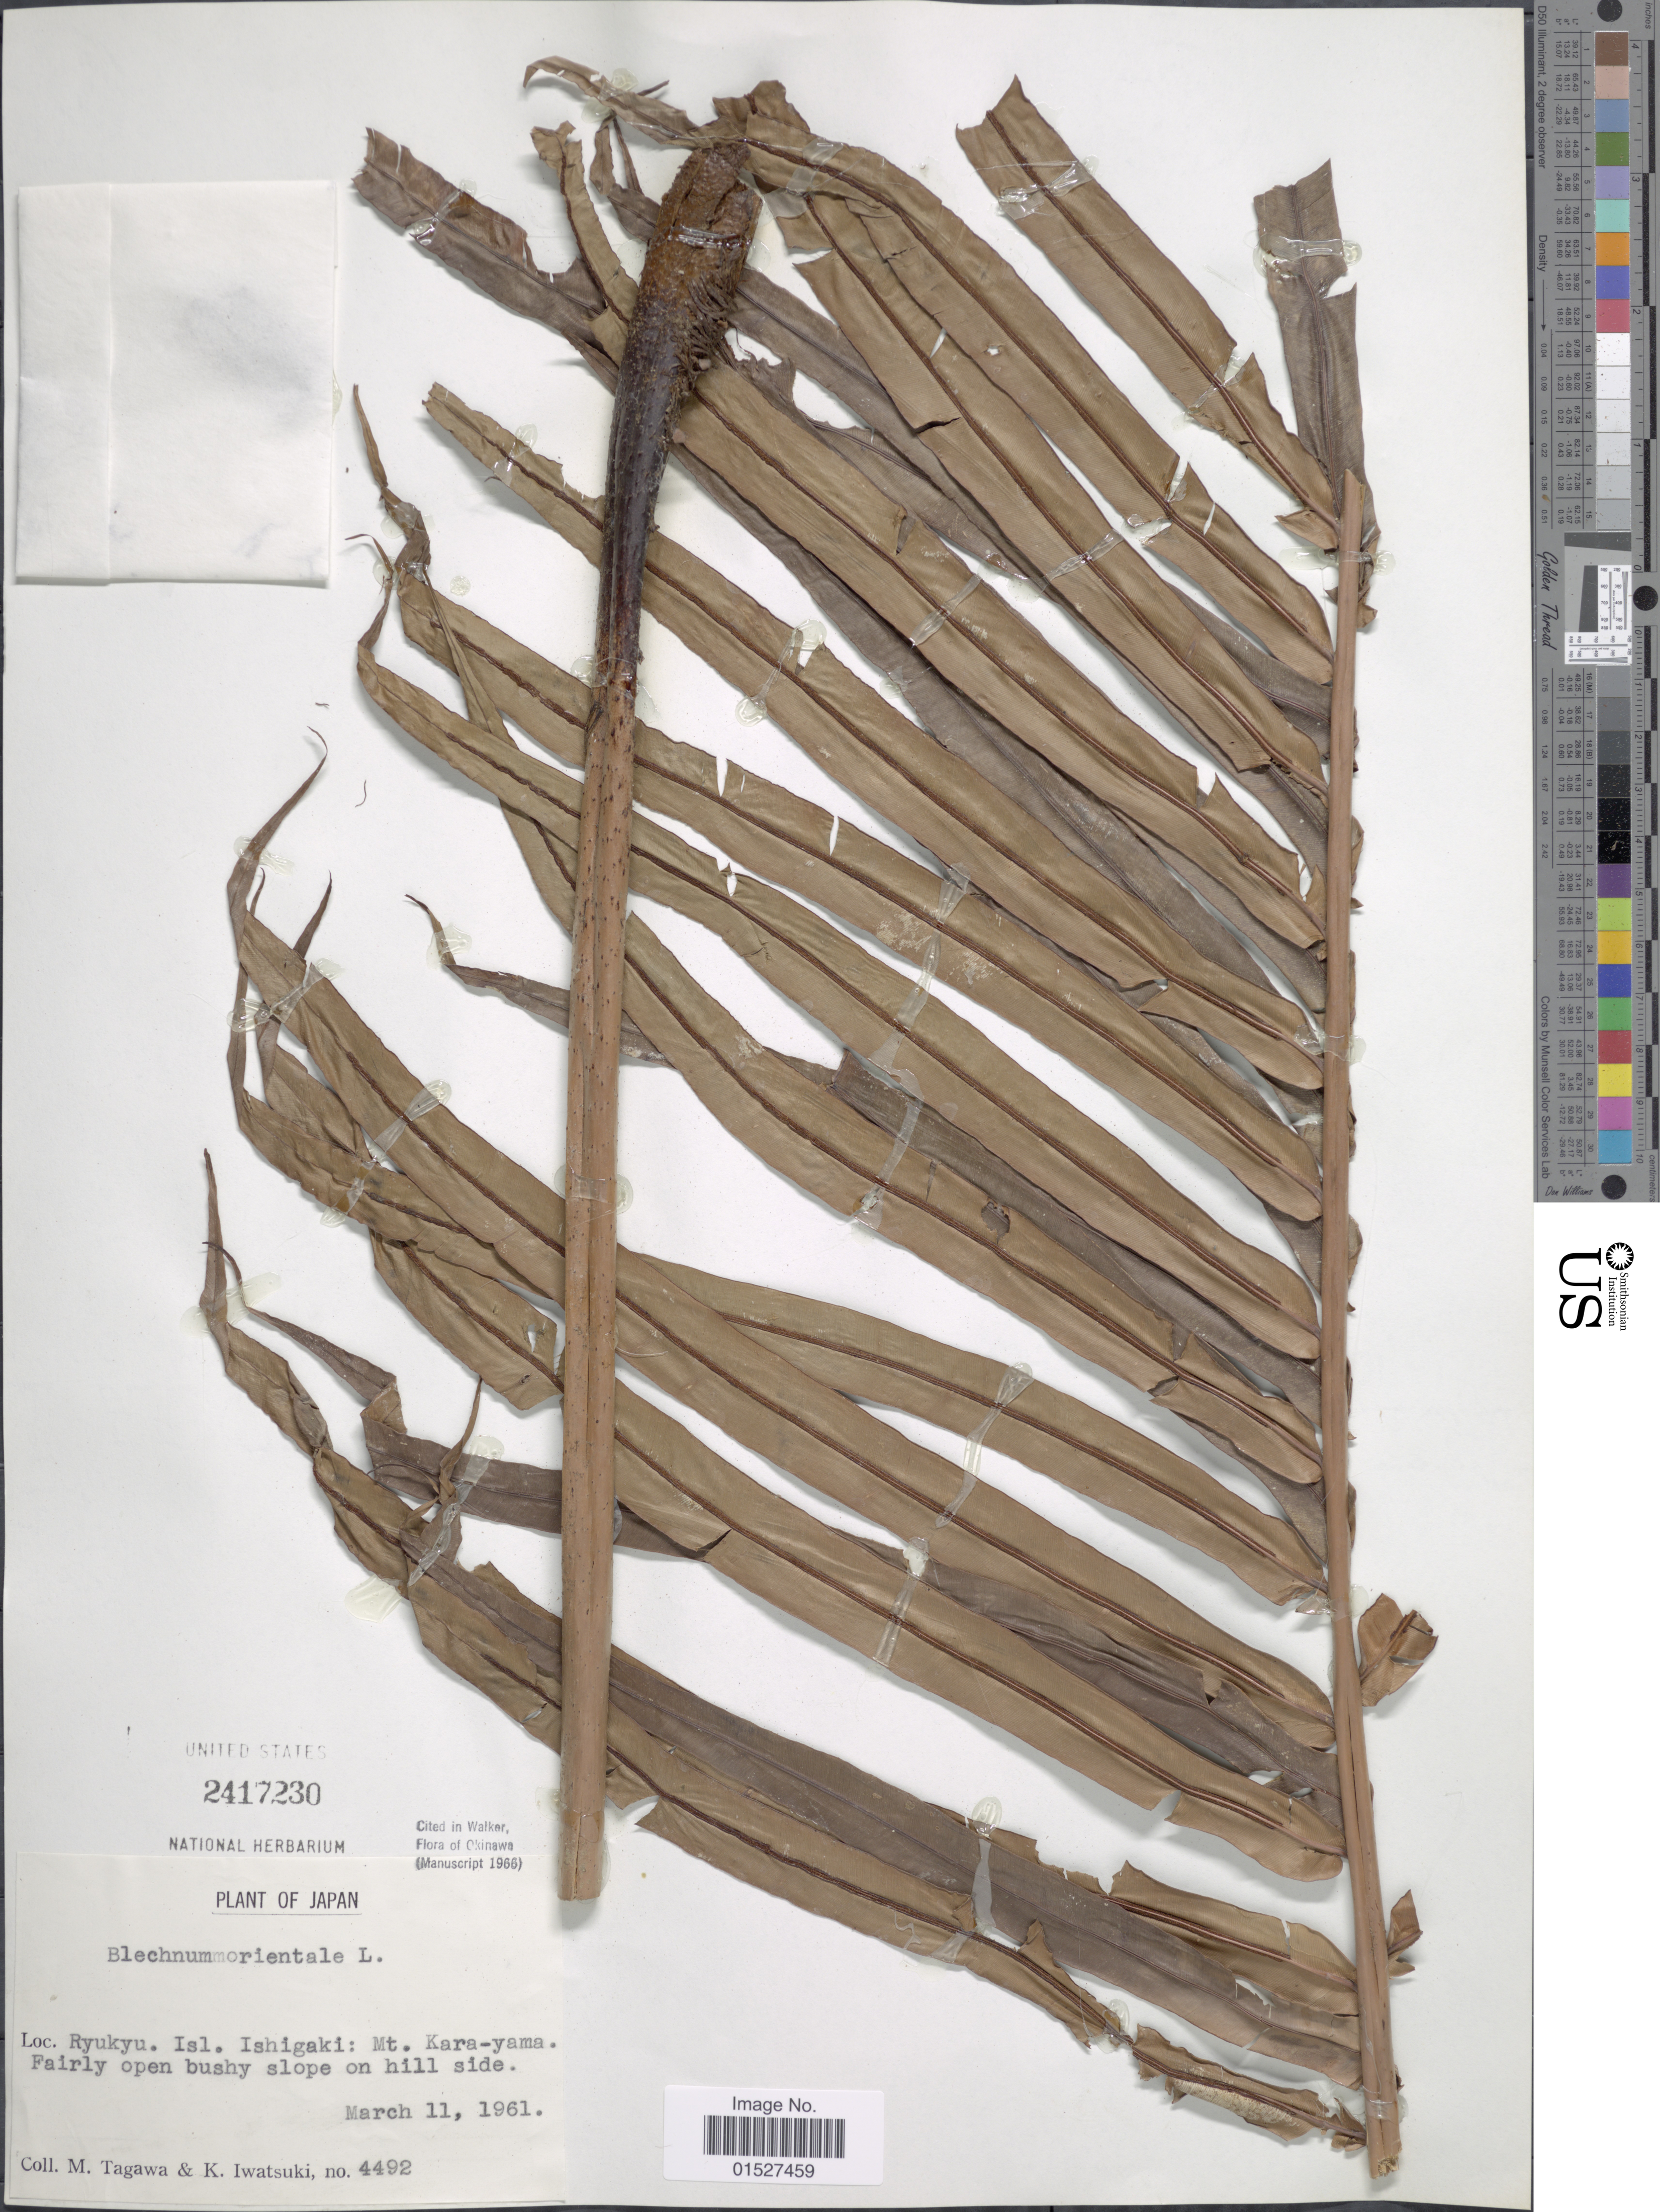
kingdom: Plantae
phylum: Tracheophyta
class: Polypodiopsida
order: Polypodiales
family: Blechnaceae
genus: Blechnum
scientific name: Blechnum orientale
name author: L.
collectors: M. Tagawa & K. Iwatsuki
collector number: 4492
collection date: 1961-03-11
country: Japan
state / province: Okinawa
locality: Ryukyu. Isl. Ishigaki: Mt. Kara-yama.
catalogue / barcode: US 2417230